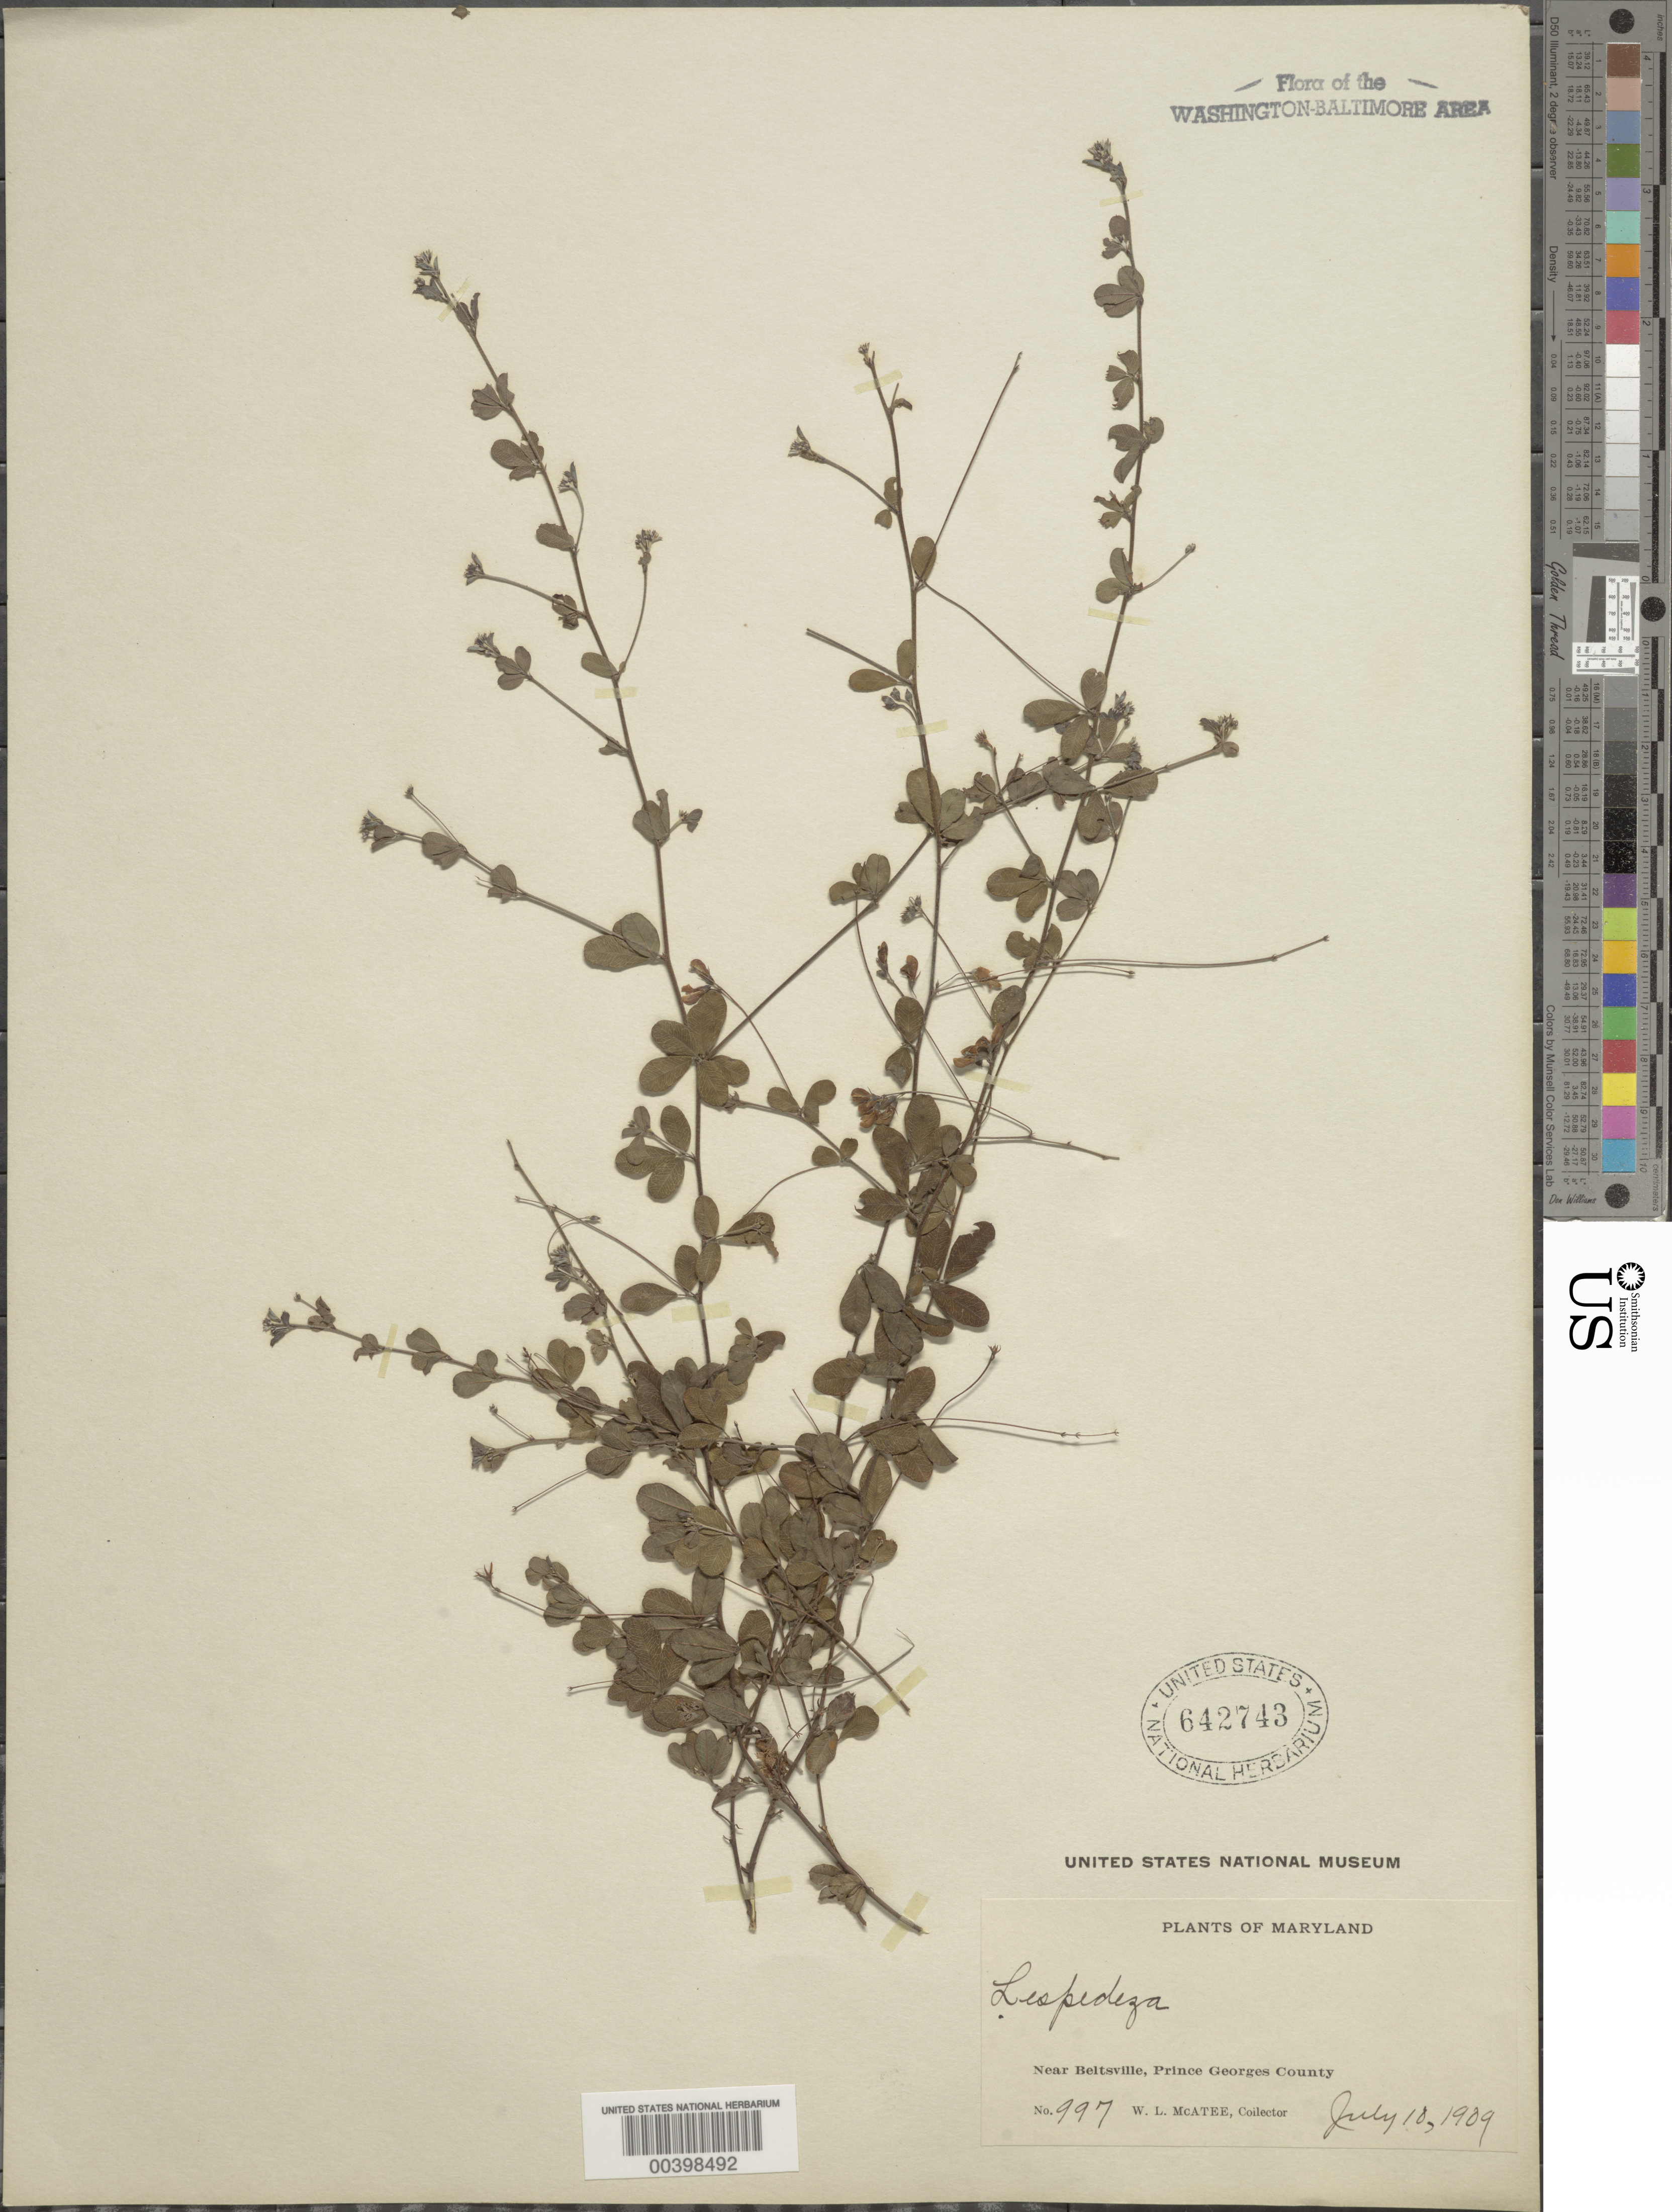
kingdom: Plantae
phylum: Tracheophyta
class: Magnoliopsida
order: Fabales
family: Fabaceae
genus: Lespedeza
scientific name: Lespedeza repens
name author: (L.) W.P.C. Barton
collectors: W. McAtee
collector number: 997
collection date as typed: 10 Jul 1909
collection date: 1909-07-10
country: United States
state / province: Maryland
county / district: Prince George's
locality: Near Beltsville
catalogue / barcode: US 642743